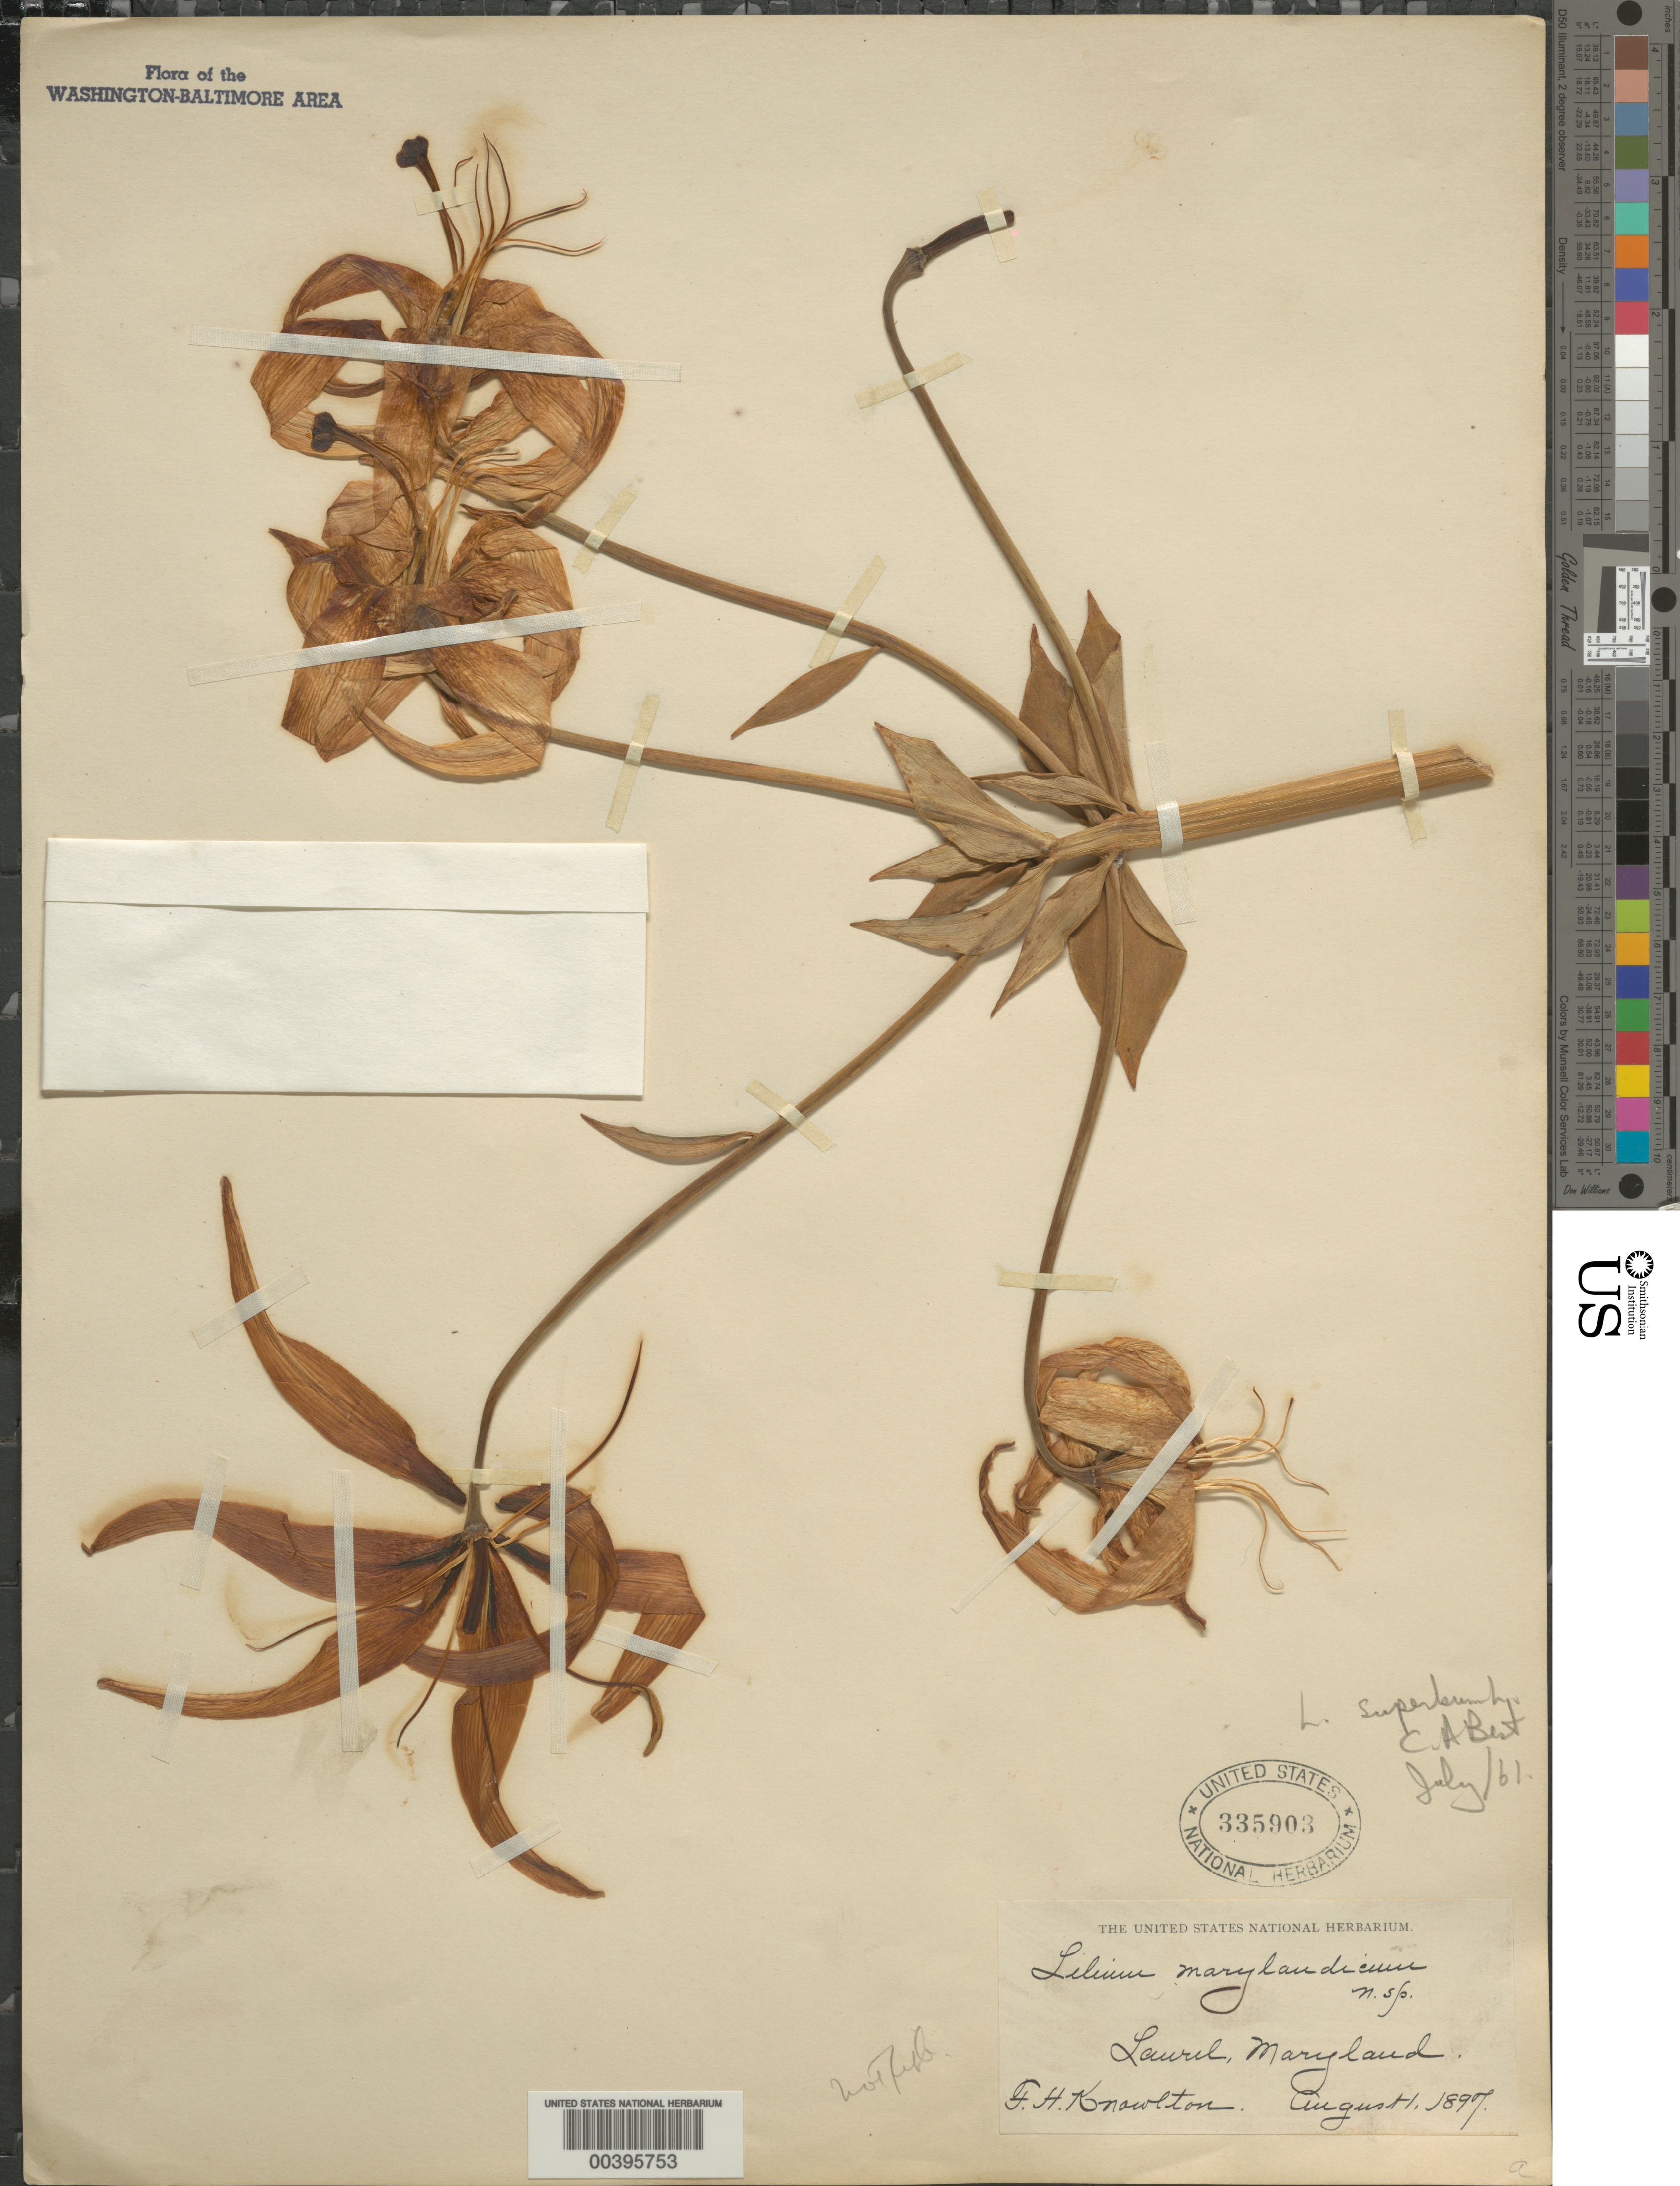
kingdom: Plantae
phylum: Tracheophyta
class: Liliopsida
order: Liliales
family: Liliaceae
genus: Lilium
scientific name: Lilium superbum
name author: L.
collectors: F. H. Knowlton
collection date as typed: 01 Aug 1897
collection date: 1897-08-01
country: United States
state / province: Maryland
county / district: Prince George's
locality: Laurel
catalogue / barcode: US 335903